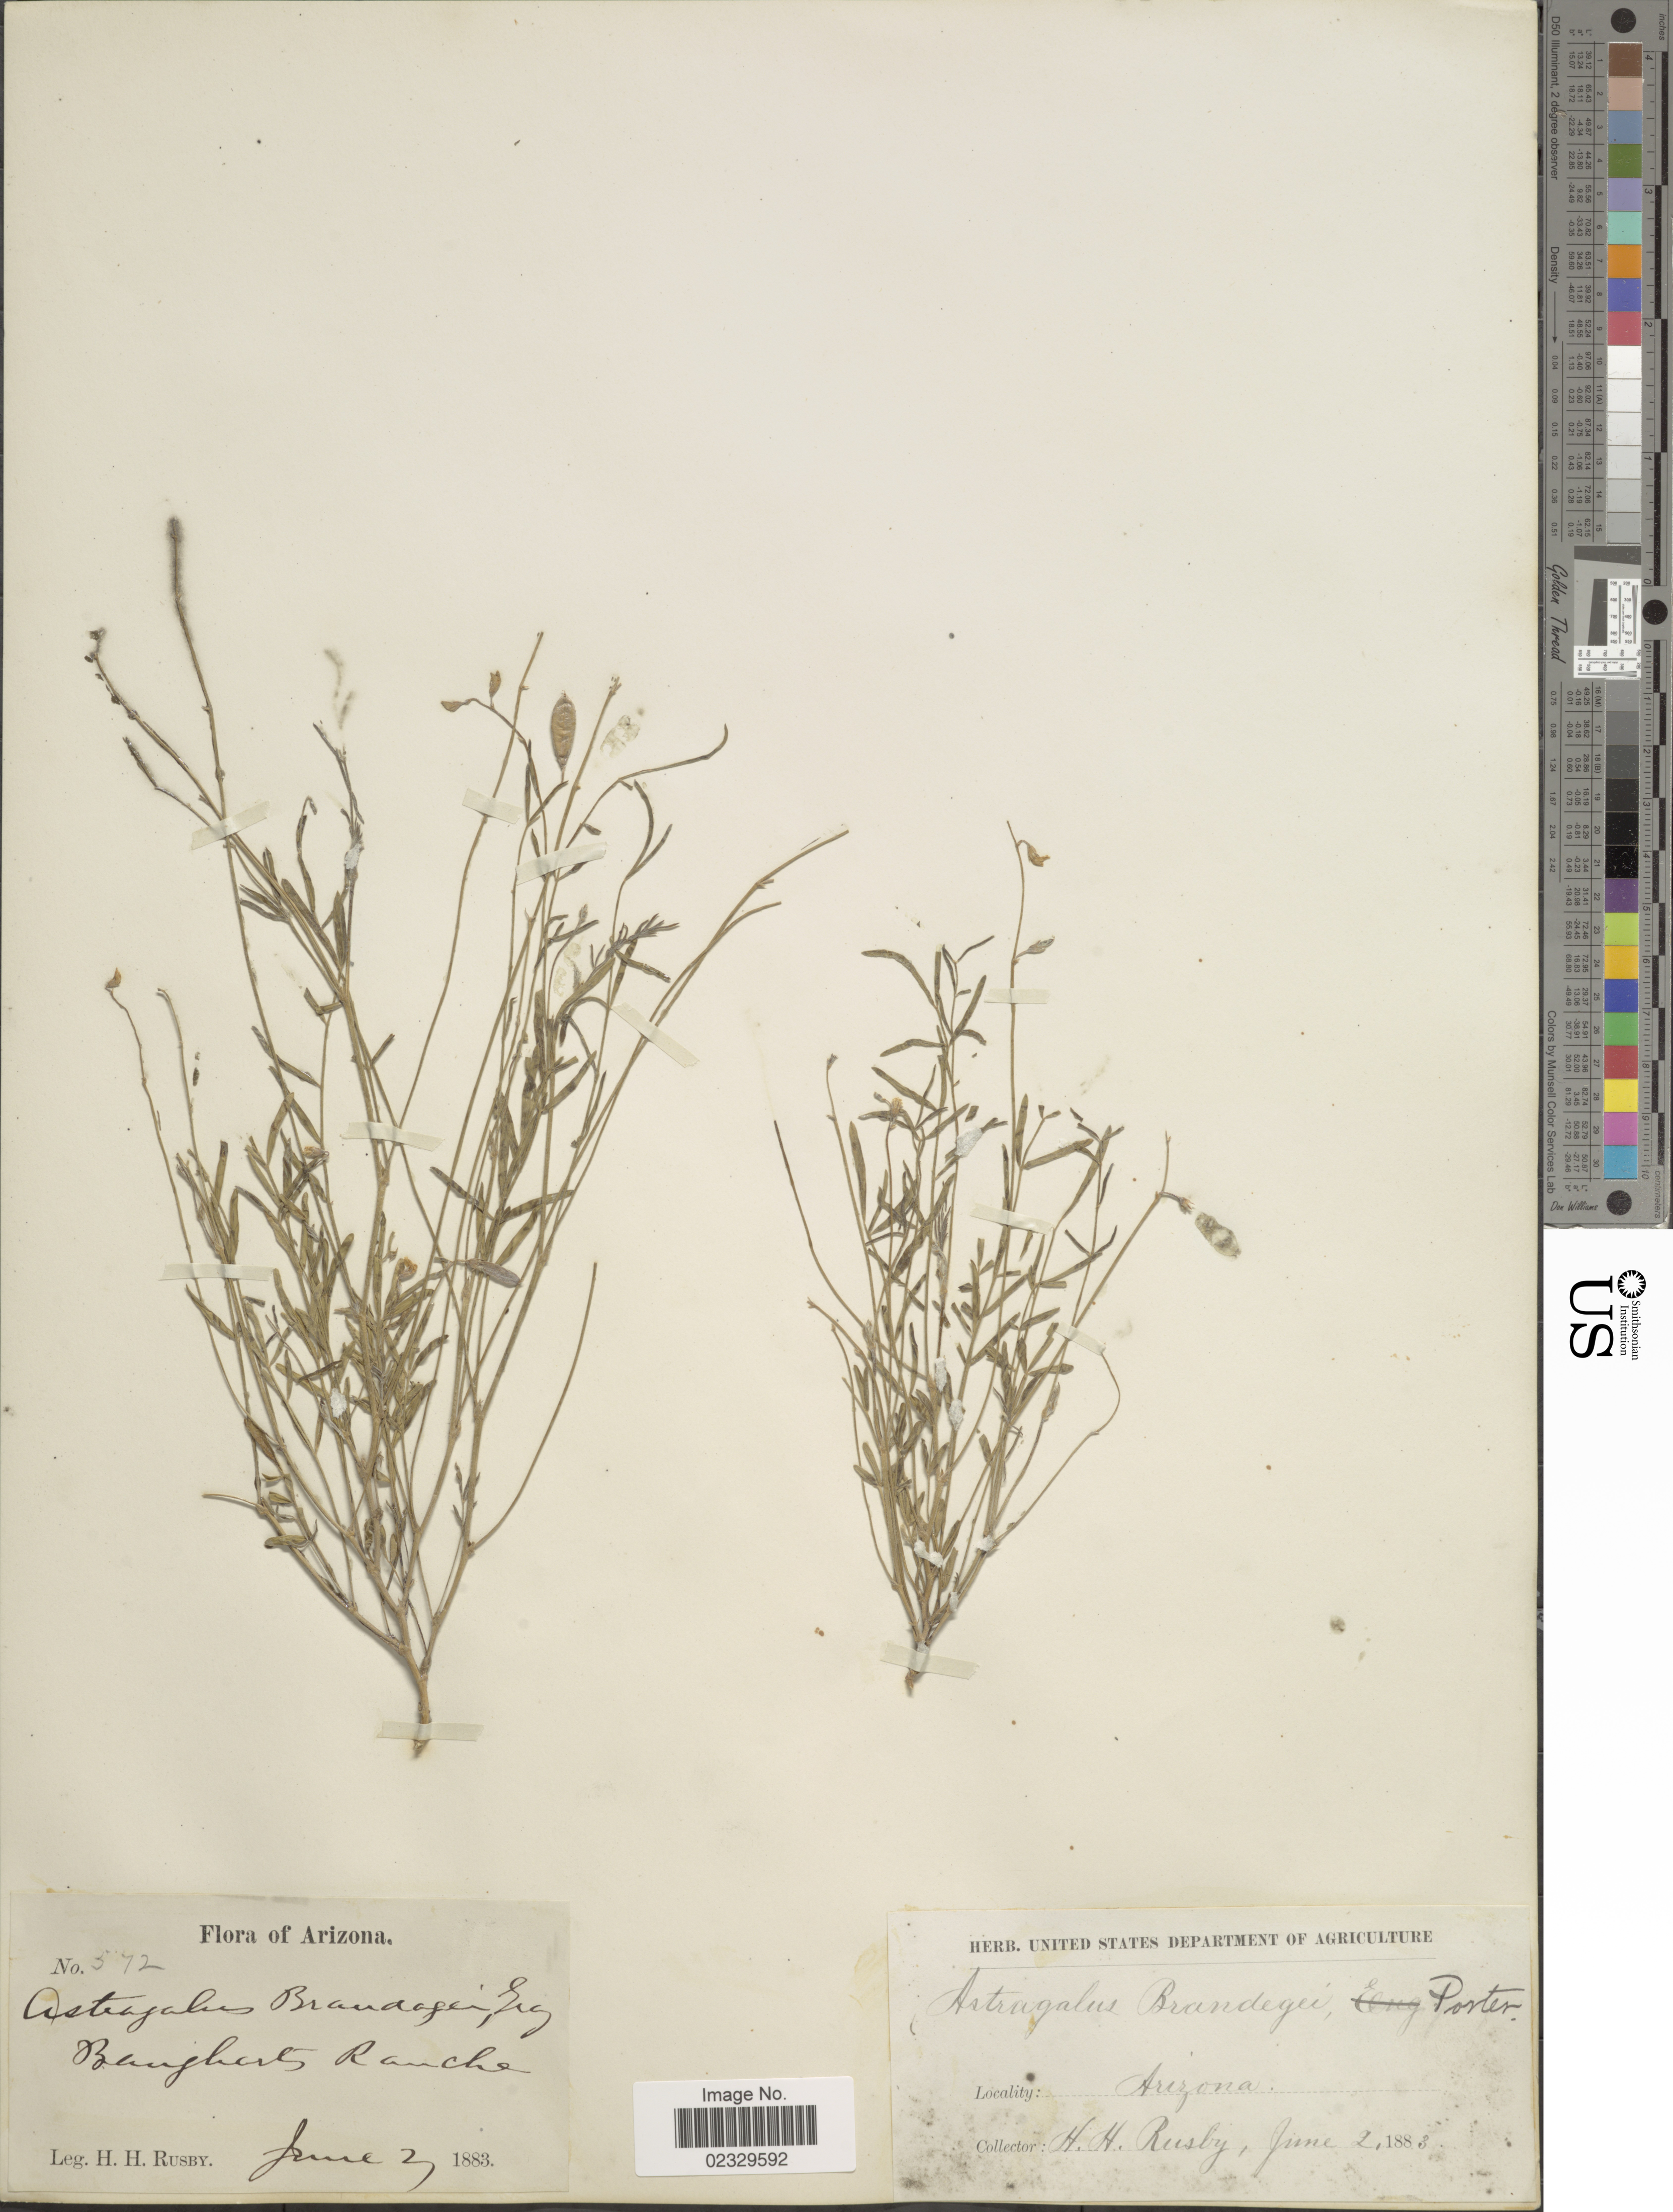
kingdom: Plantae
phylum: Tracheophyta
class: Magnoliopsida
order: Fabales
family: Fabaceae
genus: Astragalus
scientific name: Astragalus brandegei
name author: Porter ex A. Gray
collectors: H. H. Rusby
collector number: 572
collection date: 1883-06-03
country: United States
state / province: Arizona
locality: Bangharts Ranche